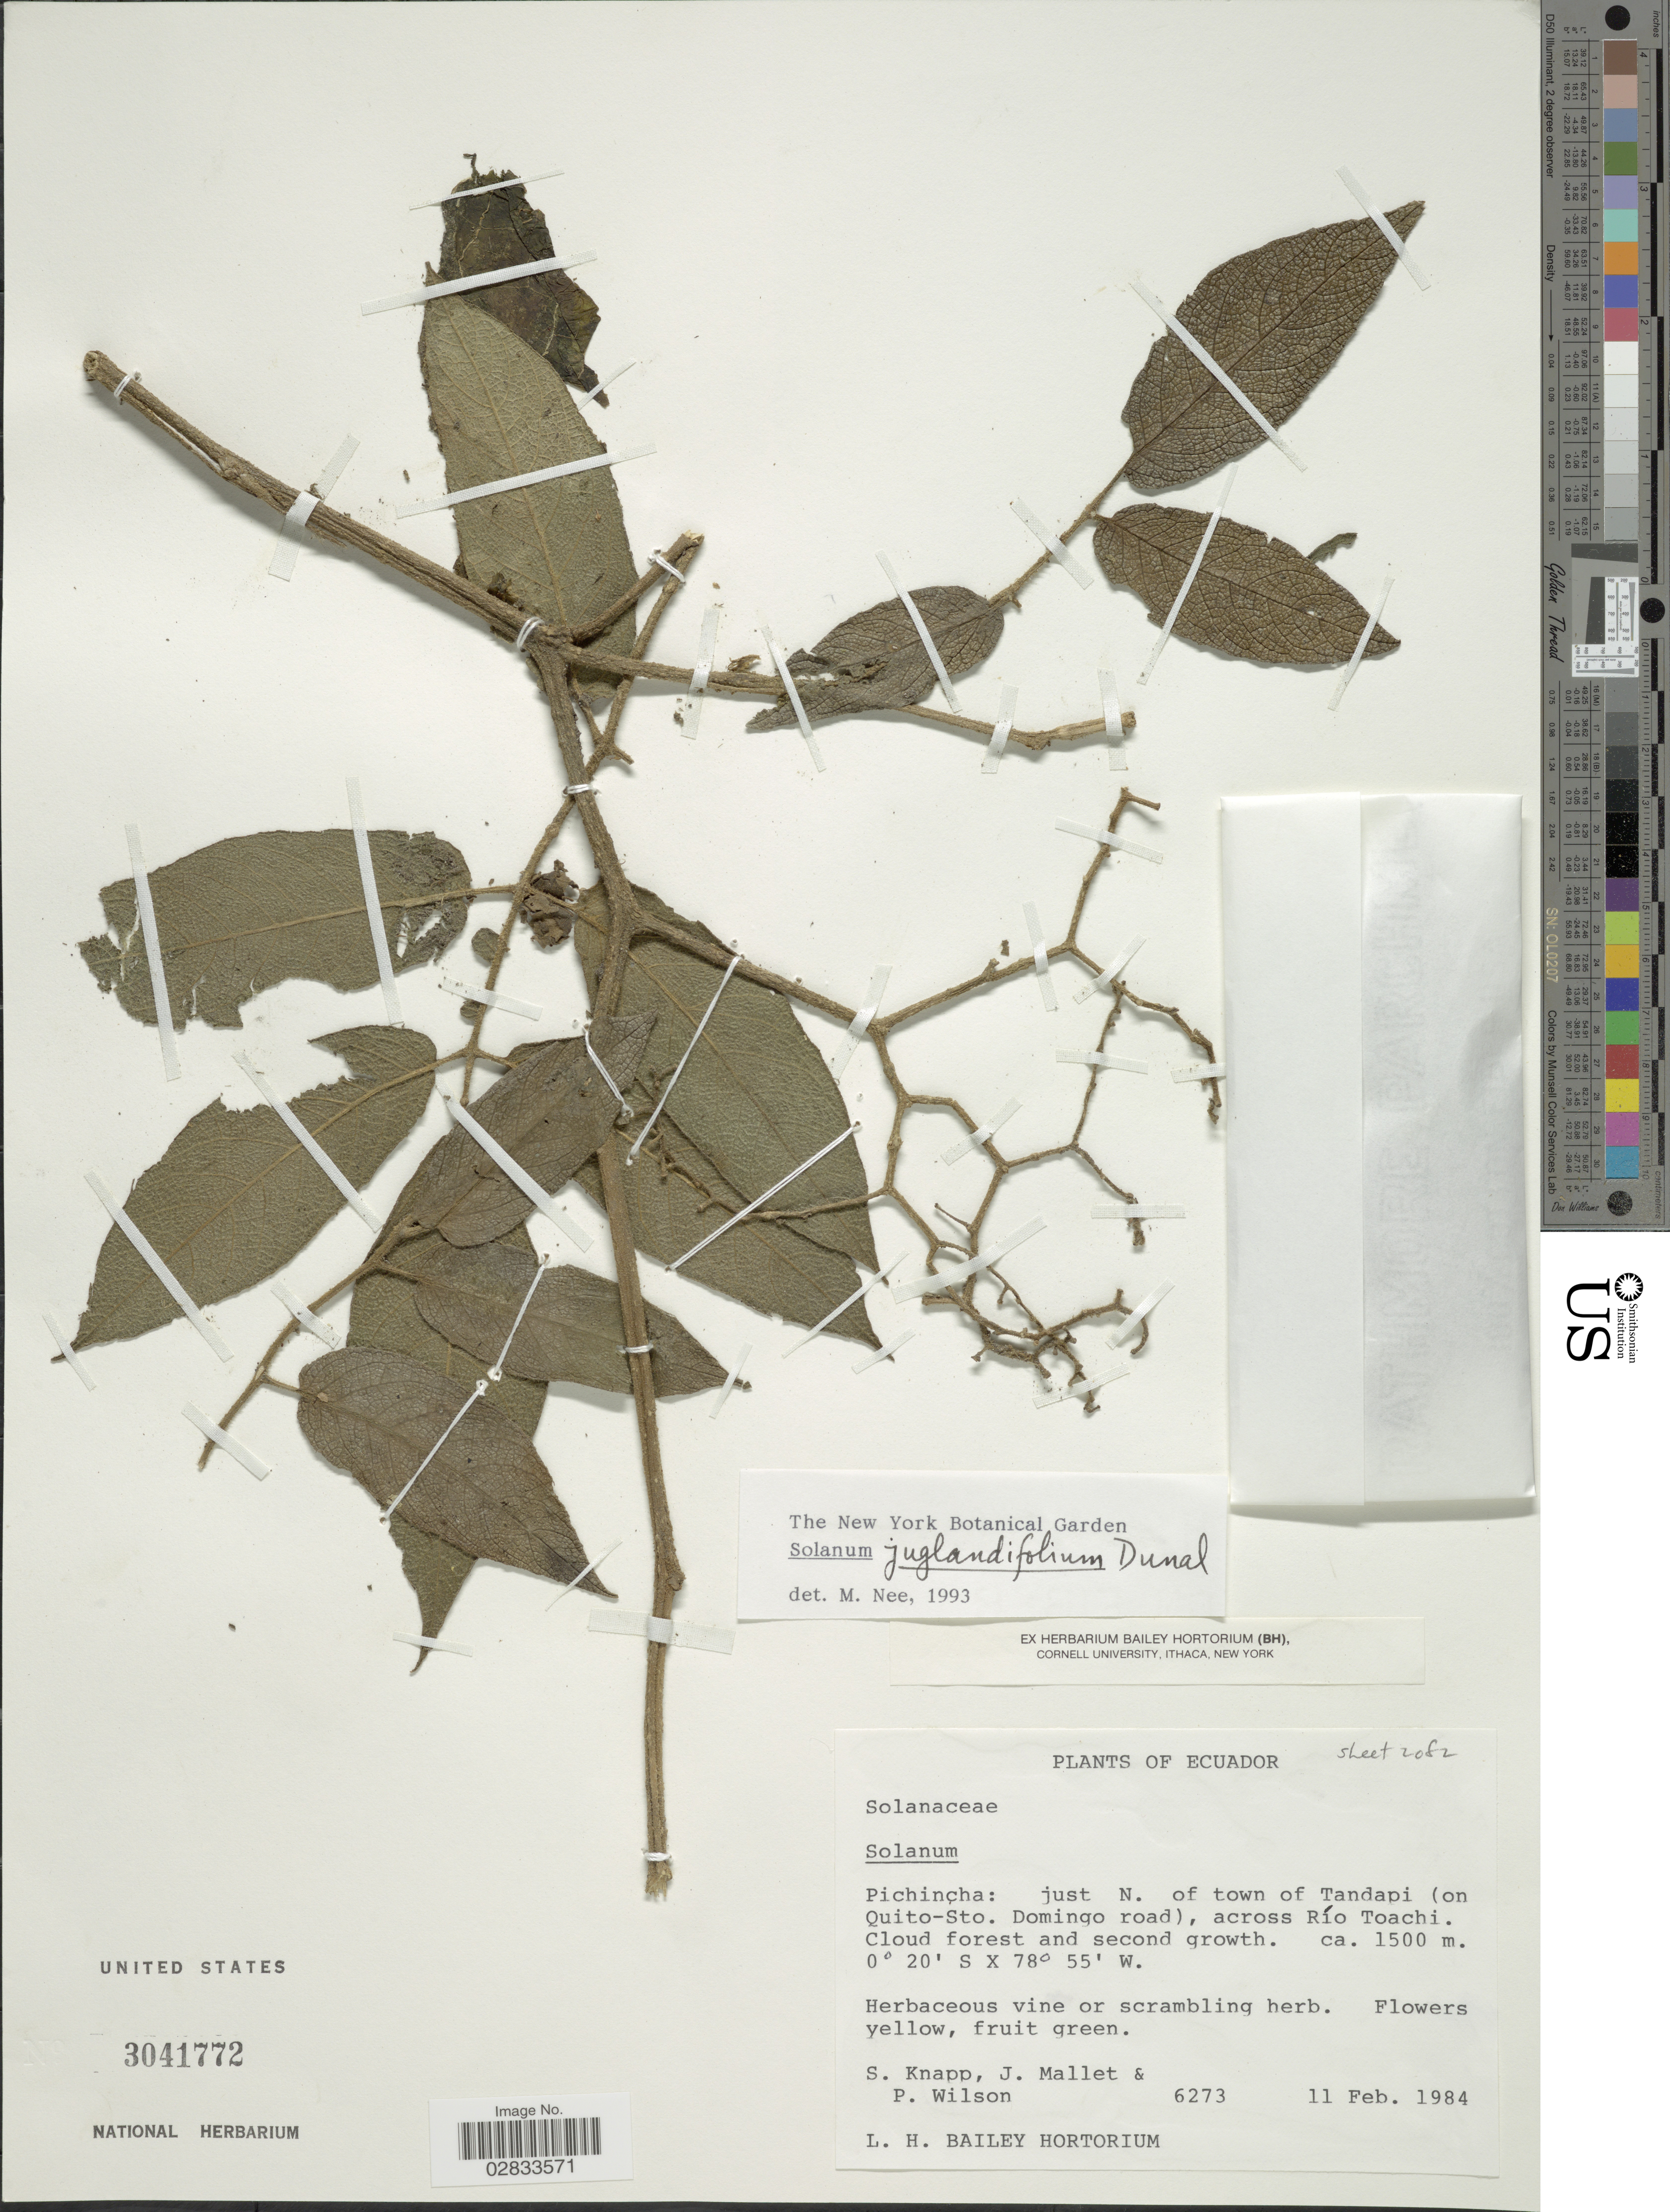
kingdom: Plantae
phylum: Tracheophyta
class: Magnoliopsida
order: Solanales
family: Solanaceae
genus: Solanum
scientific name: Solanum juglandifolium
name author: Dunal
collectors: S. Knapp, J. Mallet & P. Wilson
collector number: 6273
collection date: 1984-02-11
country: Ecuador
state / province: Pichincha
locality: Just N. of town of Tandapi (on Quito-Sto. Domingo road), across Río Toachi.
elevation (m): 1500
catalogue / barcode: US 3041772